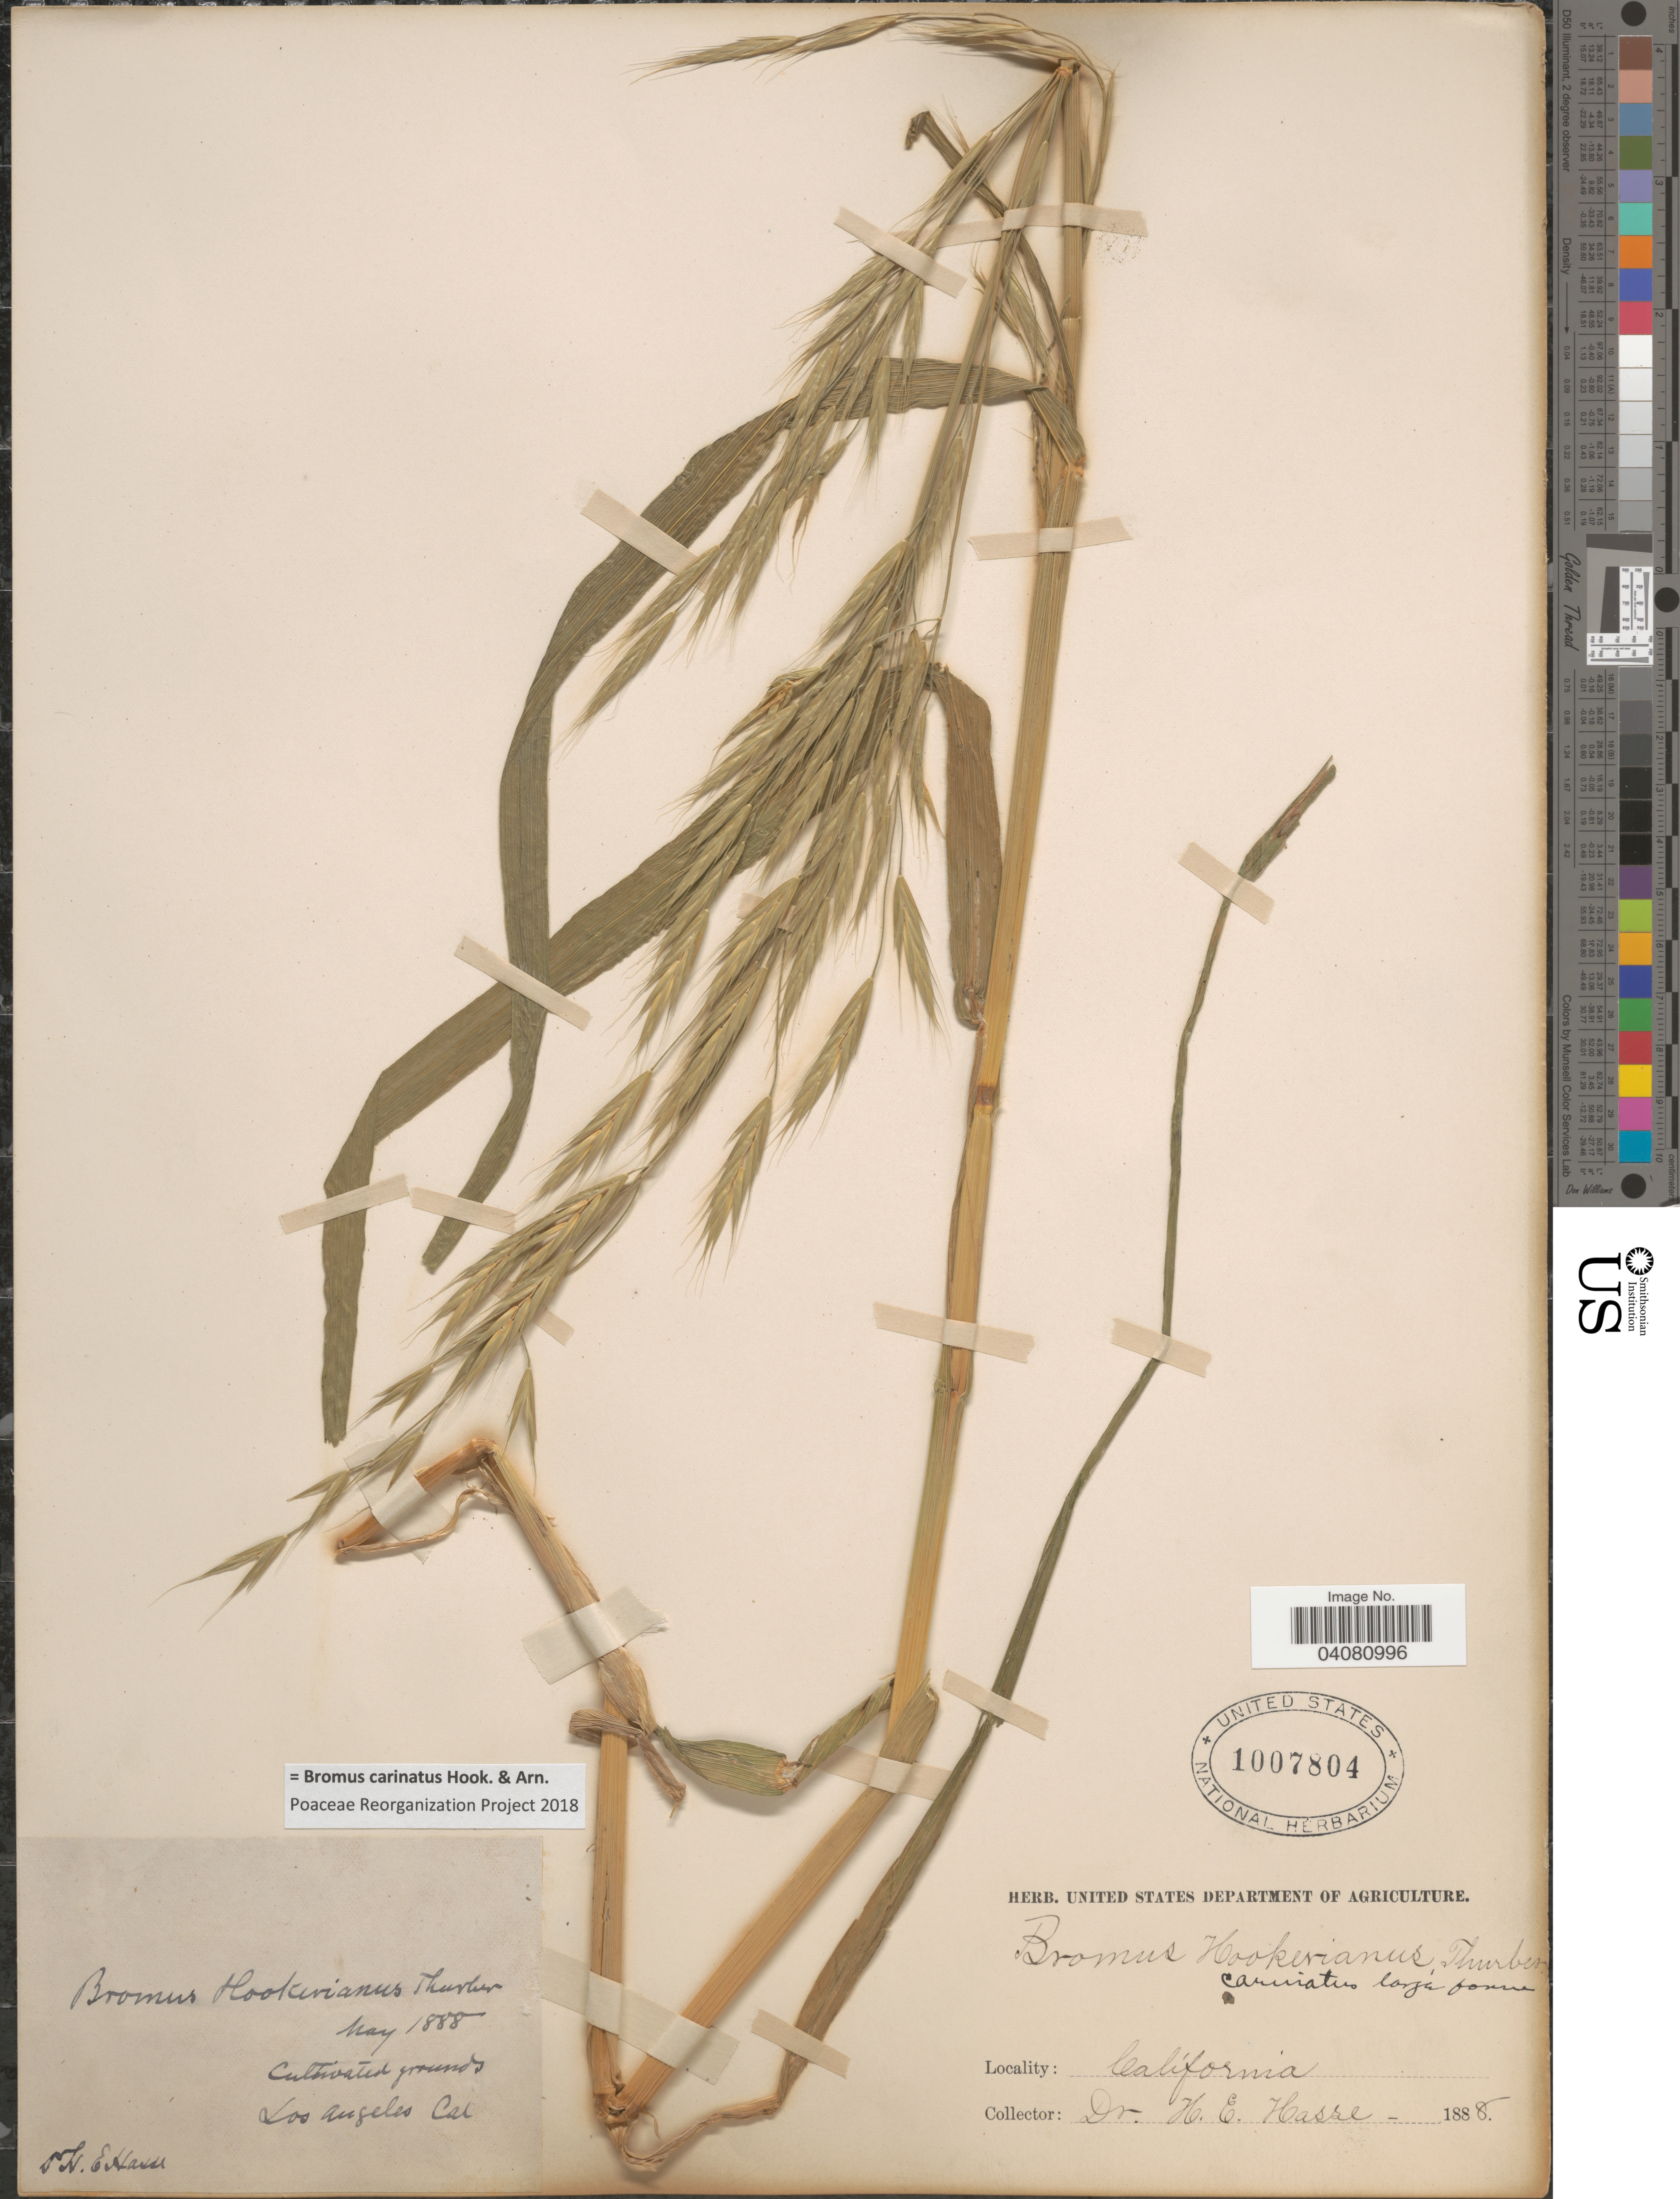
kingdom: Plantae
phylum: Tracheophyta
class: Liliopsida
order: Poales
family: Poaceae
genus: Bromus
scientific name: Bromus carinatus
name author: Hook. & Arn.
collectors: H. E. Hasse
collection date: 1888-05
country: United States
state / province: California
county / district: Los Angeles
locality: Cultivated grounds. Los Angeles.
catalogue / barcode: US 1007804